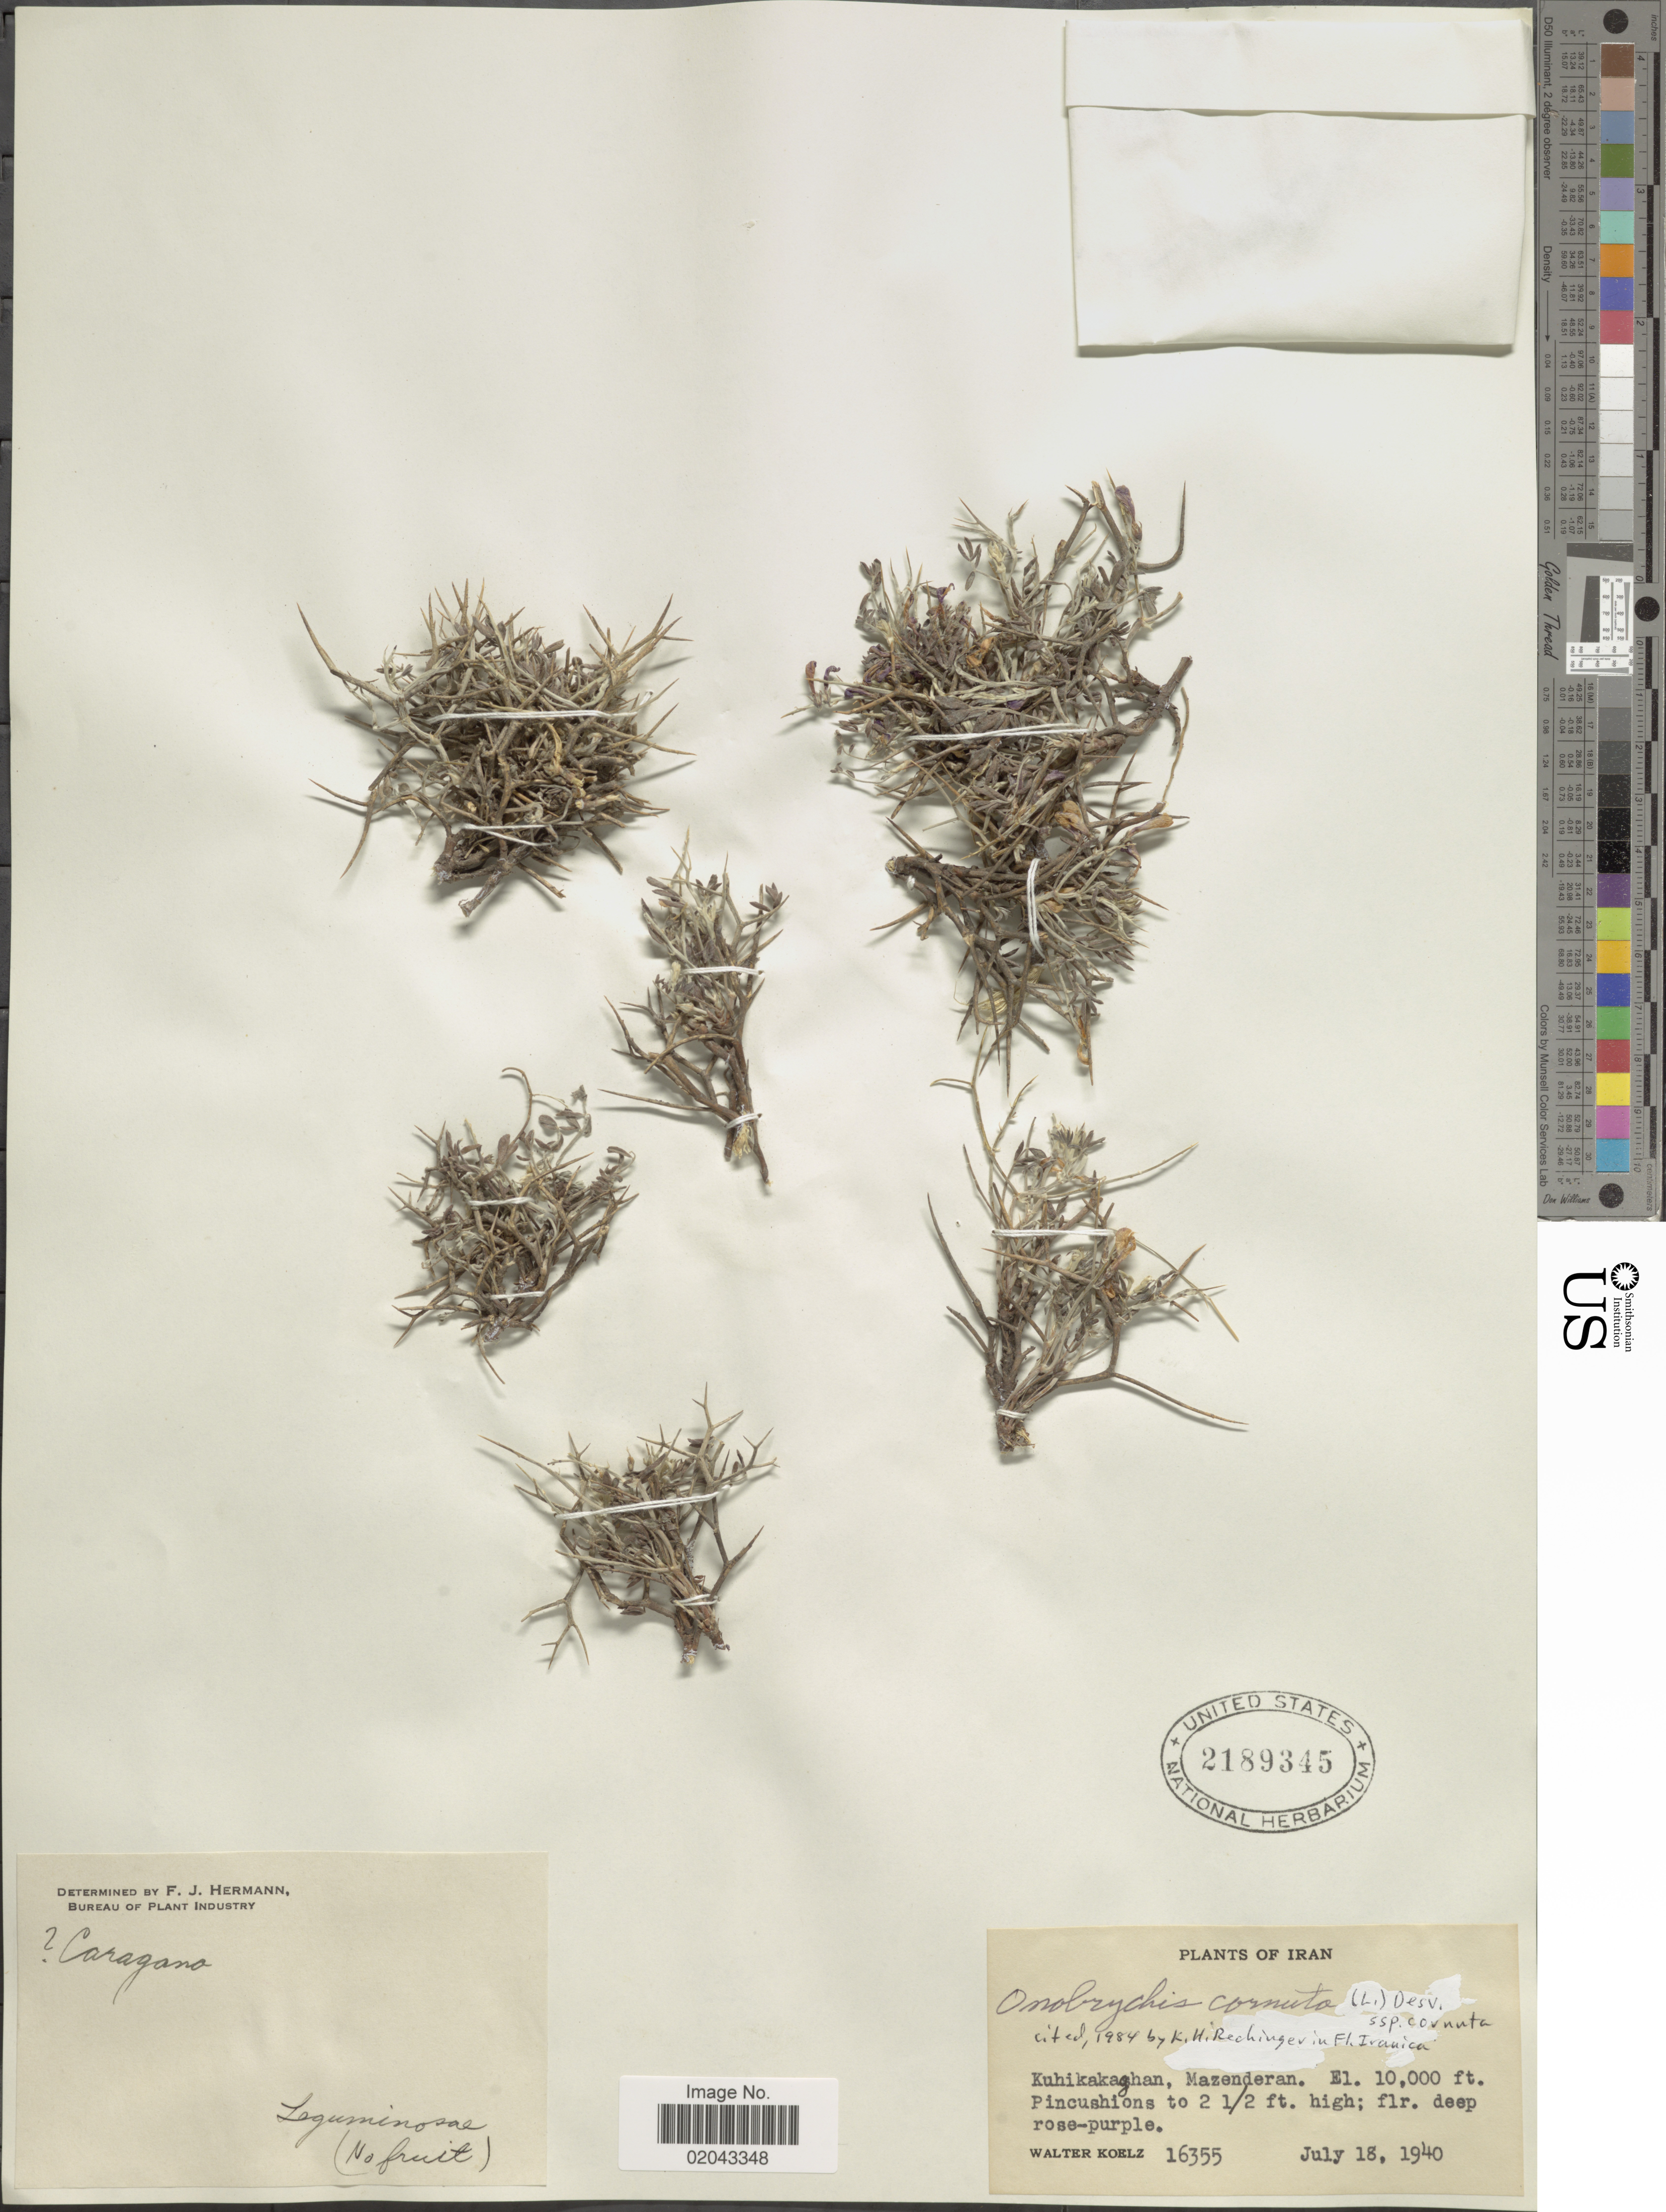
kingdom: Plantae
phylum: Tracheophyta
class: Magnoliopsida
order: Fabales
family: Fabaceae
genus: Onobrychis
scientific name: Onobrychis cornuta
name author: (L.) Desv.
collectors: W. N. Koelz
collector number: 16355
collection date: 1940-07-18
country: Iran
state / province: Mazandaran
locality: Kuhikakaghan, Mazenderan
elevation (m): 3048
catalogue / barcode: US 2189345